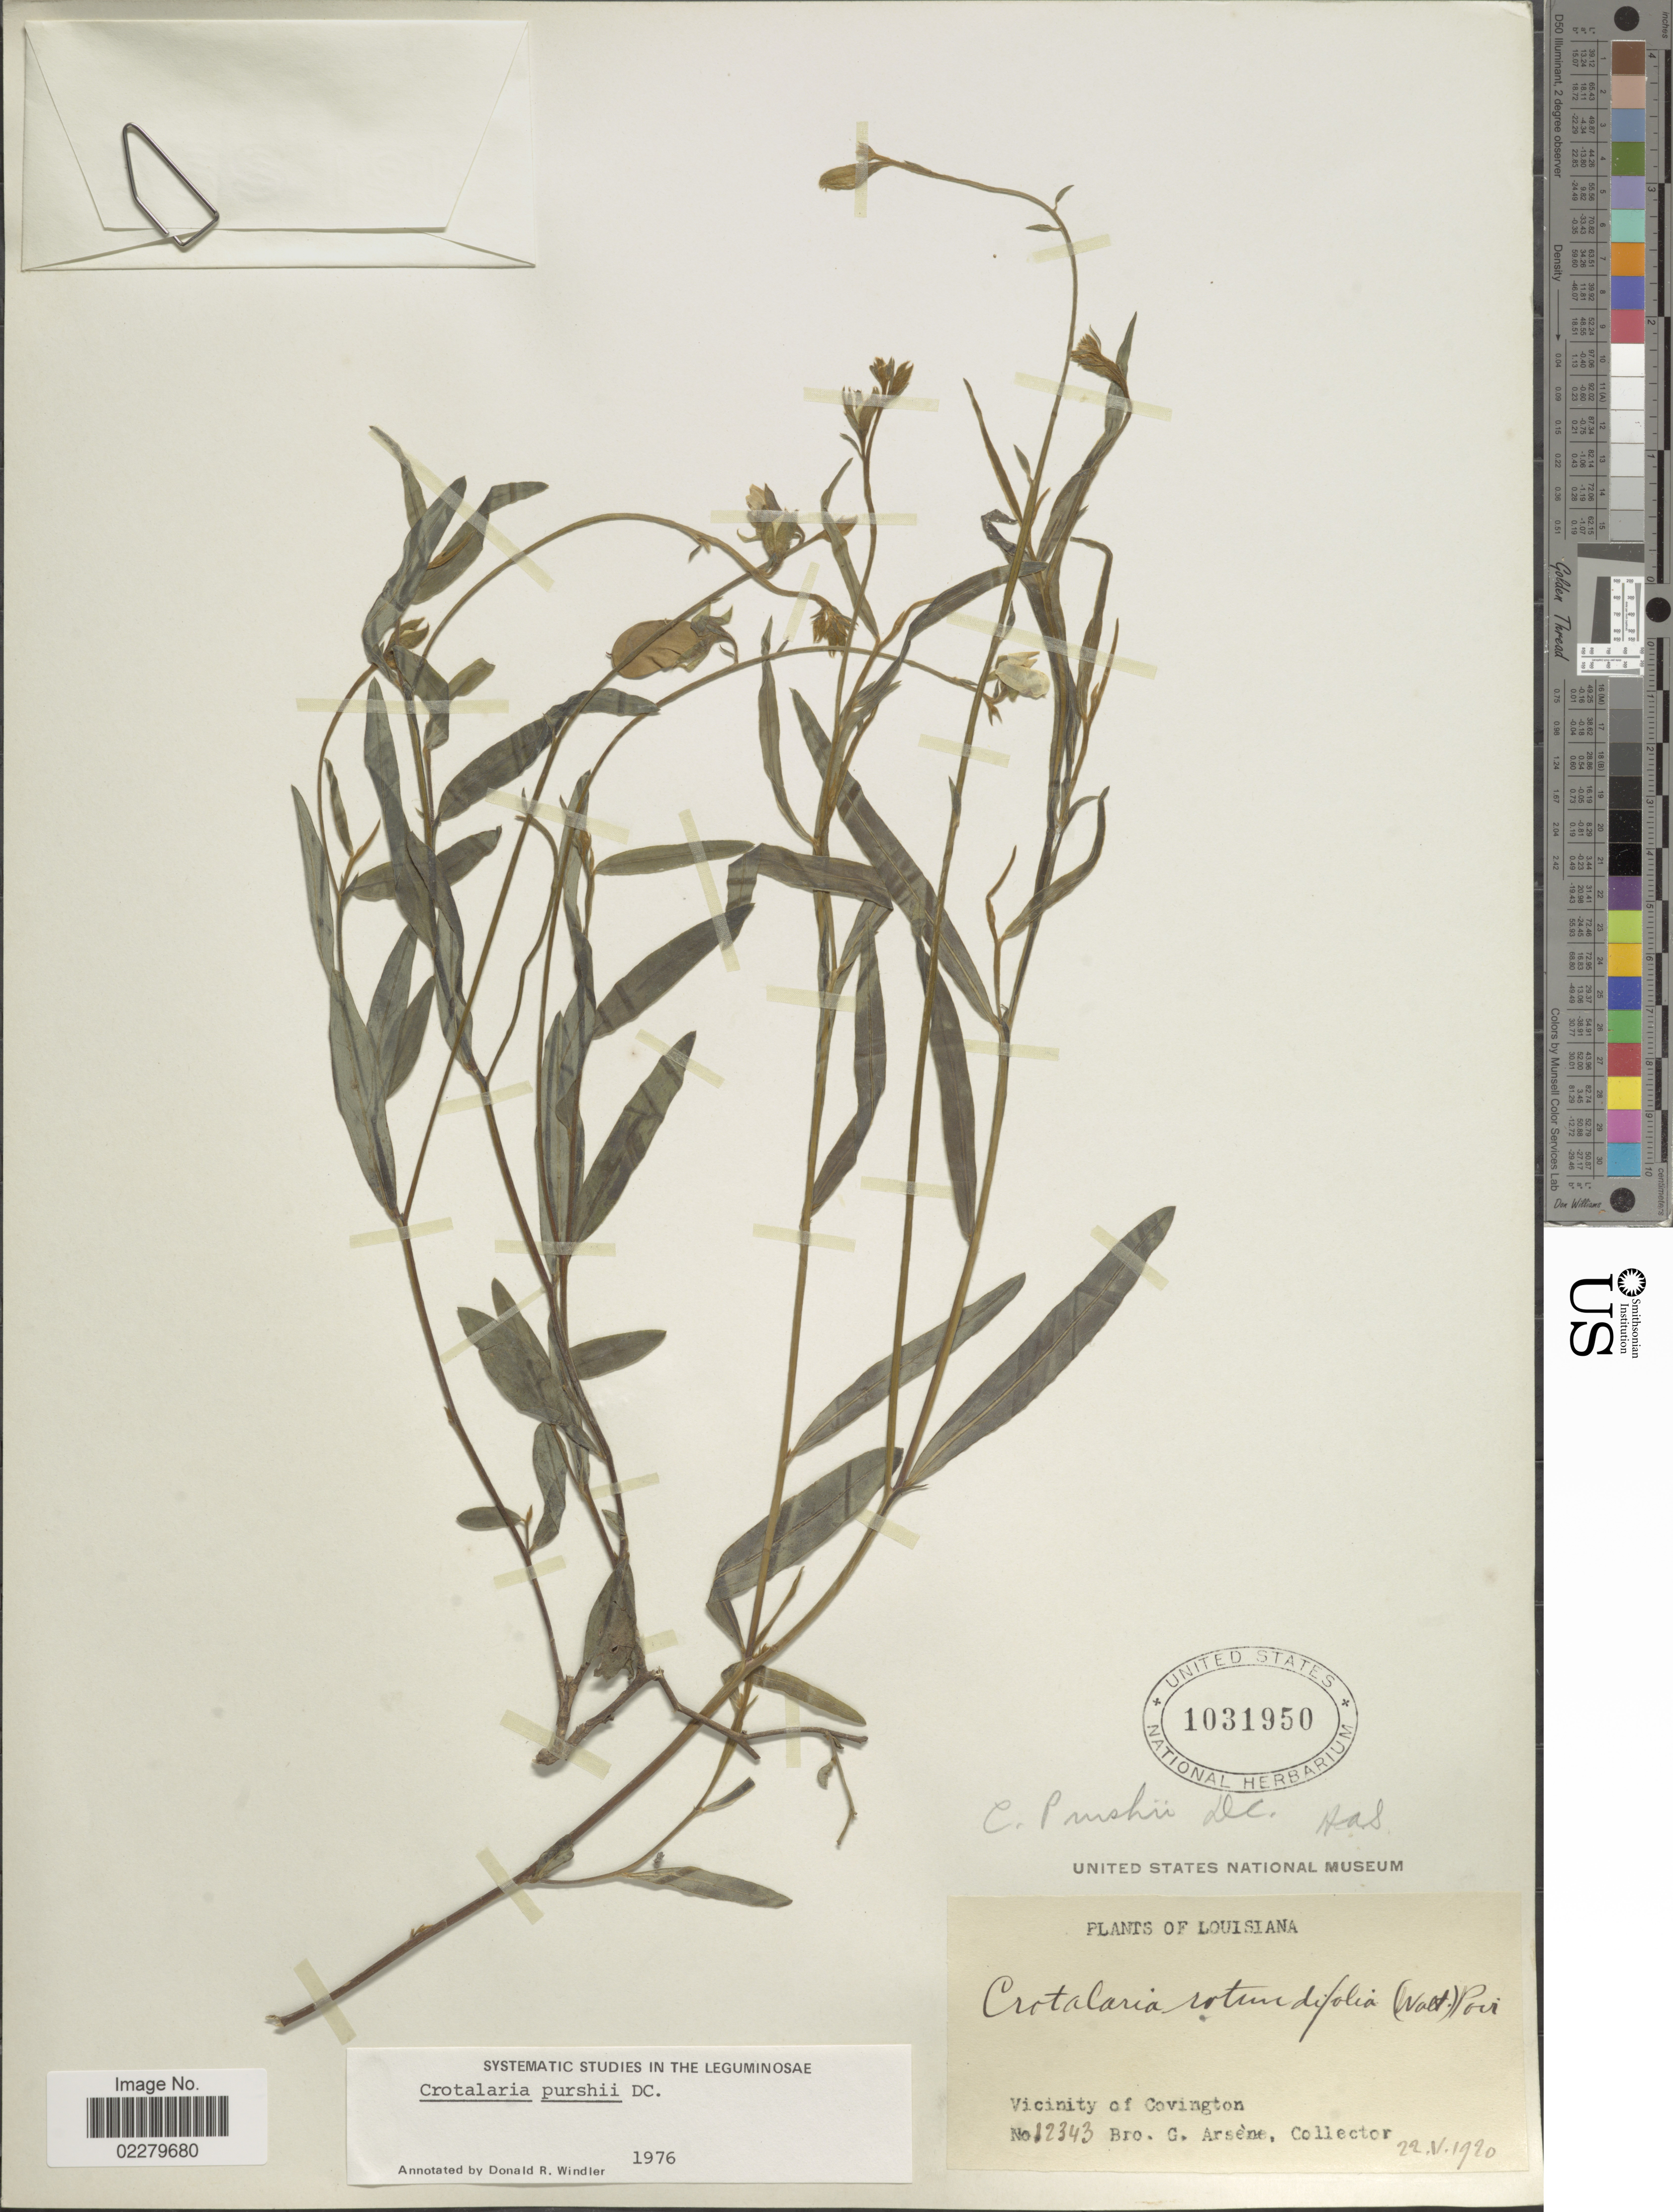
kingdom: Plantae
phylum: Tracheophyta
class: Magnoliopsida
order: Fabales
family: Fabaceae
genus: Crotalaria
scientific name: Crotalaria purshii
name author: DC.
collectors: Bro. G. Arsène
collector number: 12343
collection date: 1920-05-22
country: United States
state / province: Louisiana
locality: Vicinity of Covington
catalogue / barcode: US 1031950